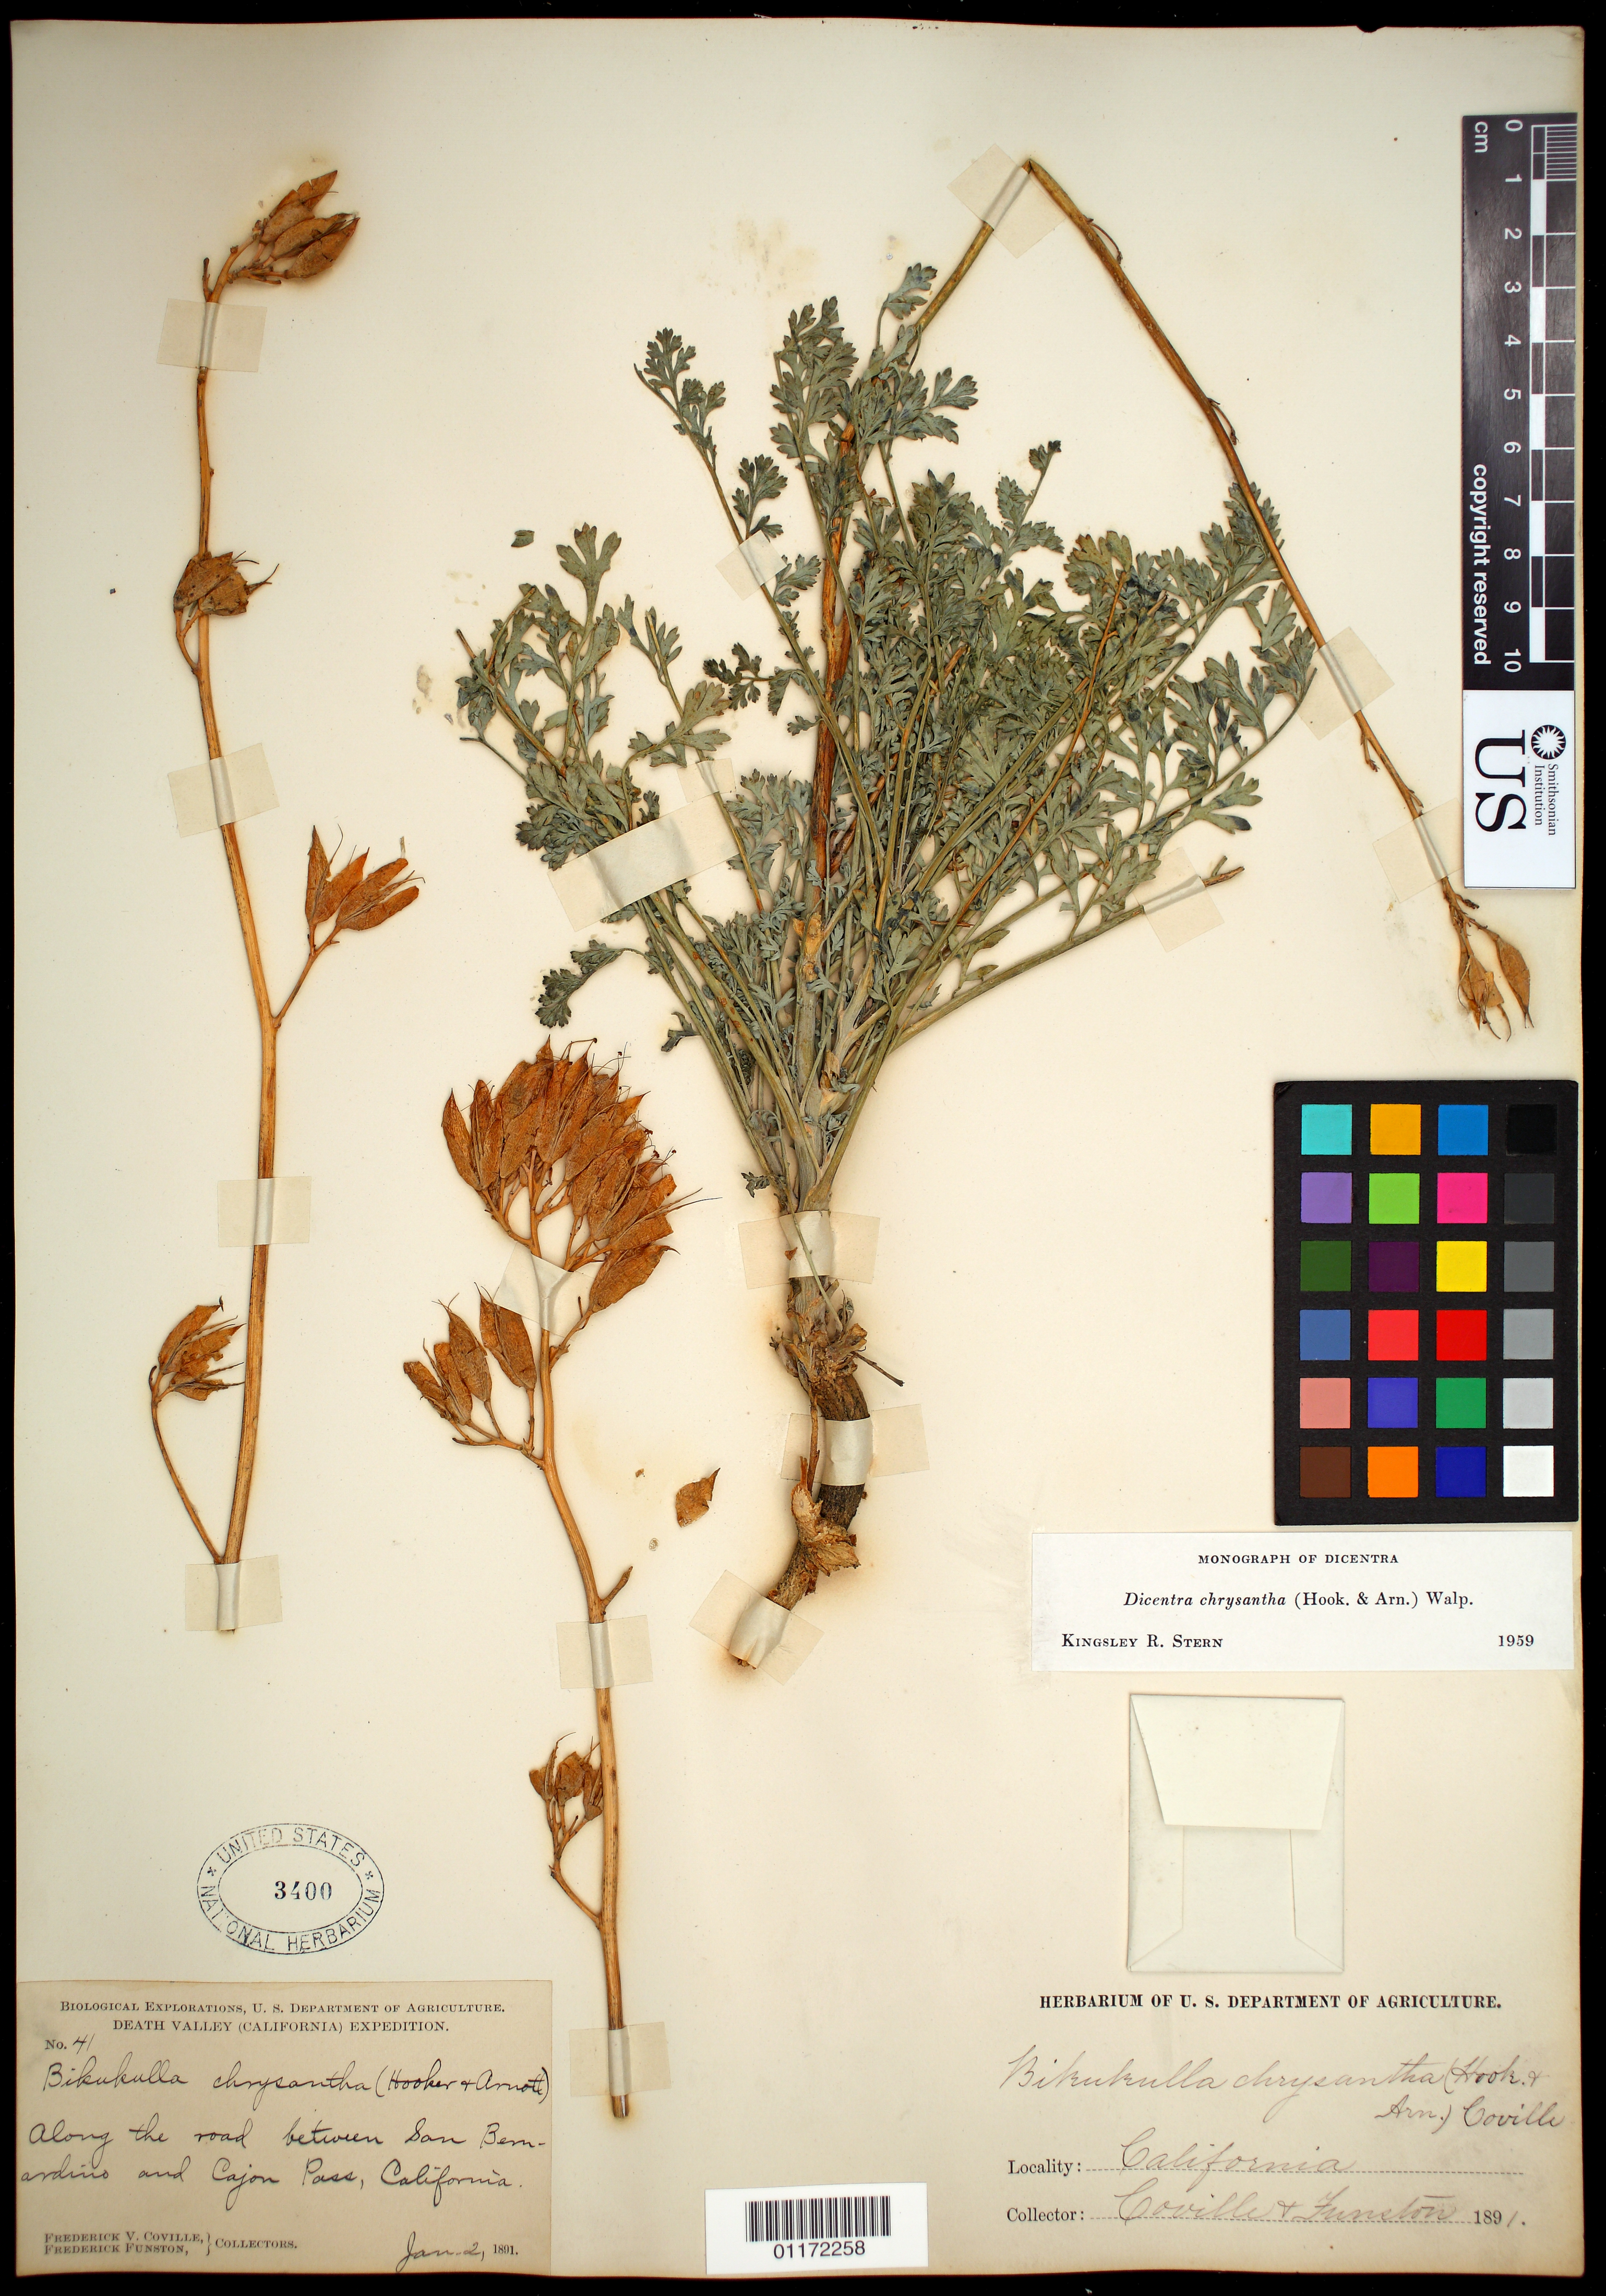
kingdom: Plantae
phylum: Tracheophyta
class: Magnoliopsida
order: Ranunculales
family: Papaveraceae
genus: Ehrendorferia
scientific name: Ehrendorferia chrysantha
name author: (Hook. & Arn.) Rylander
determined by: Strong, M. T., (US), Smithsonian Institution - National Museum of Natural History (UNITED STATES)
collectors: F. V. Coville & F. Funston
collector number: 41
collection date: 1891-01-02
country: United States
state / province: California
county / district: San Bernardino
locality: Along the road between San Bernardino and Cajon Pass.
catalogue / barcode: US 3400